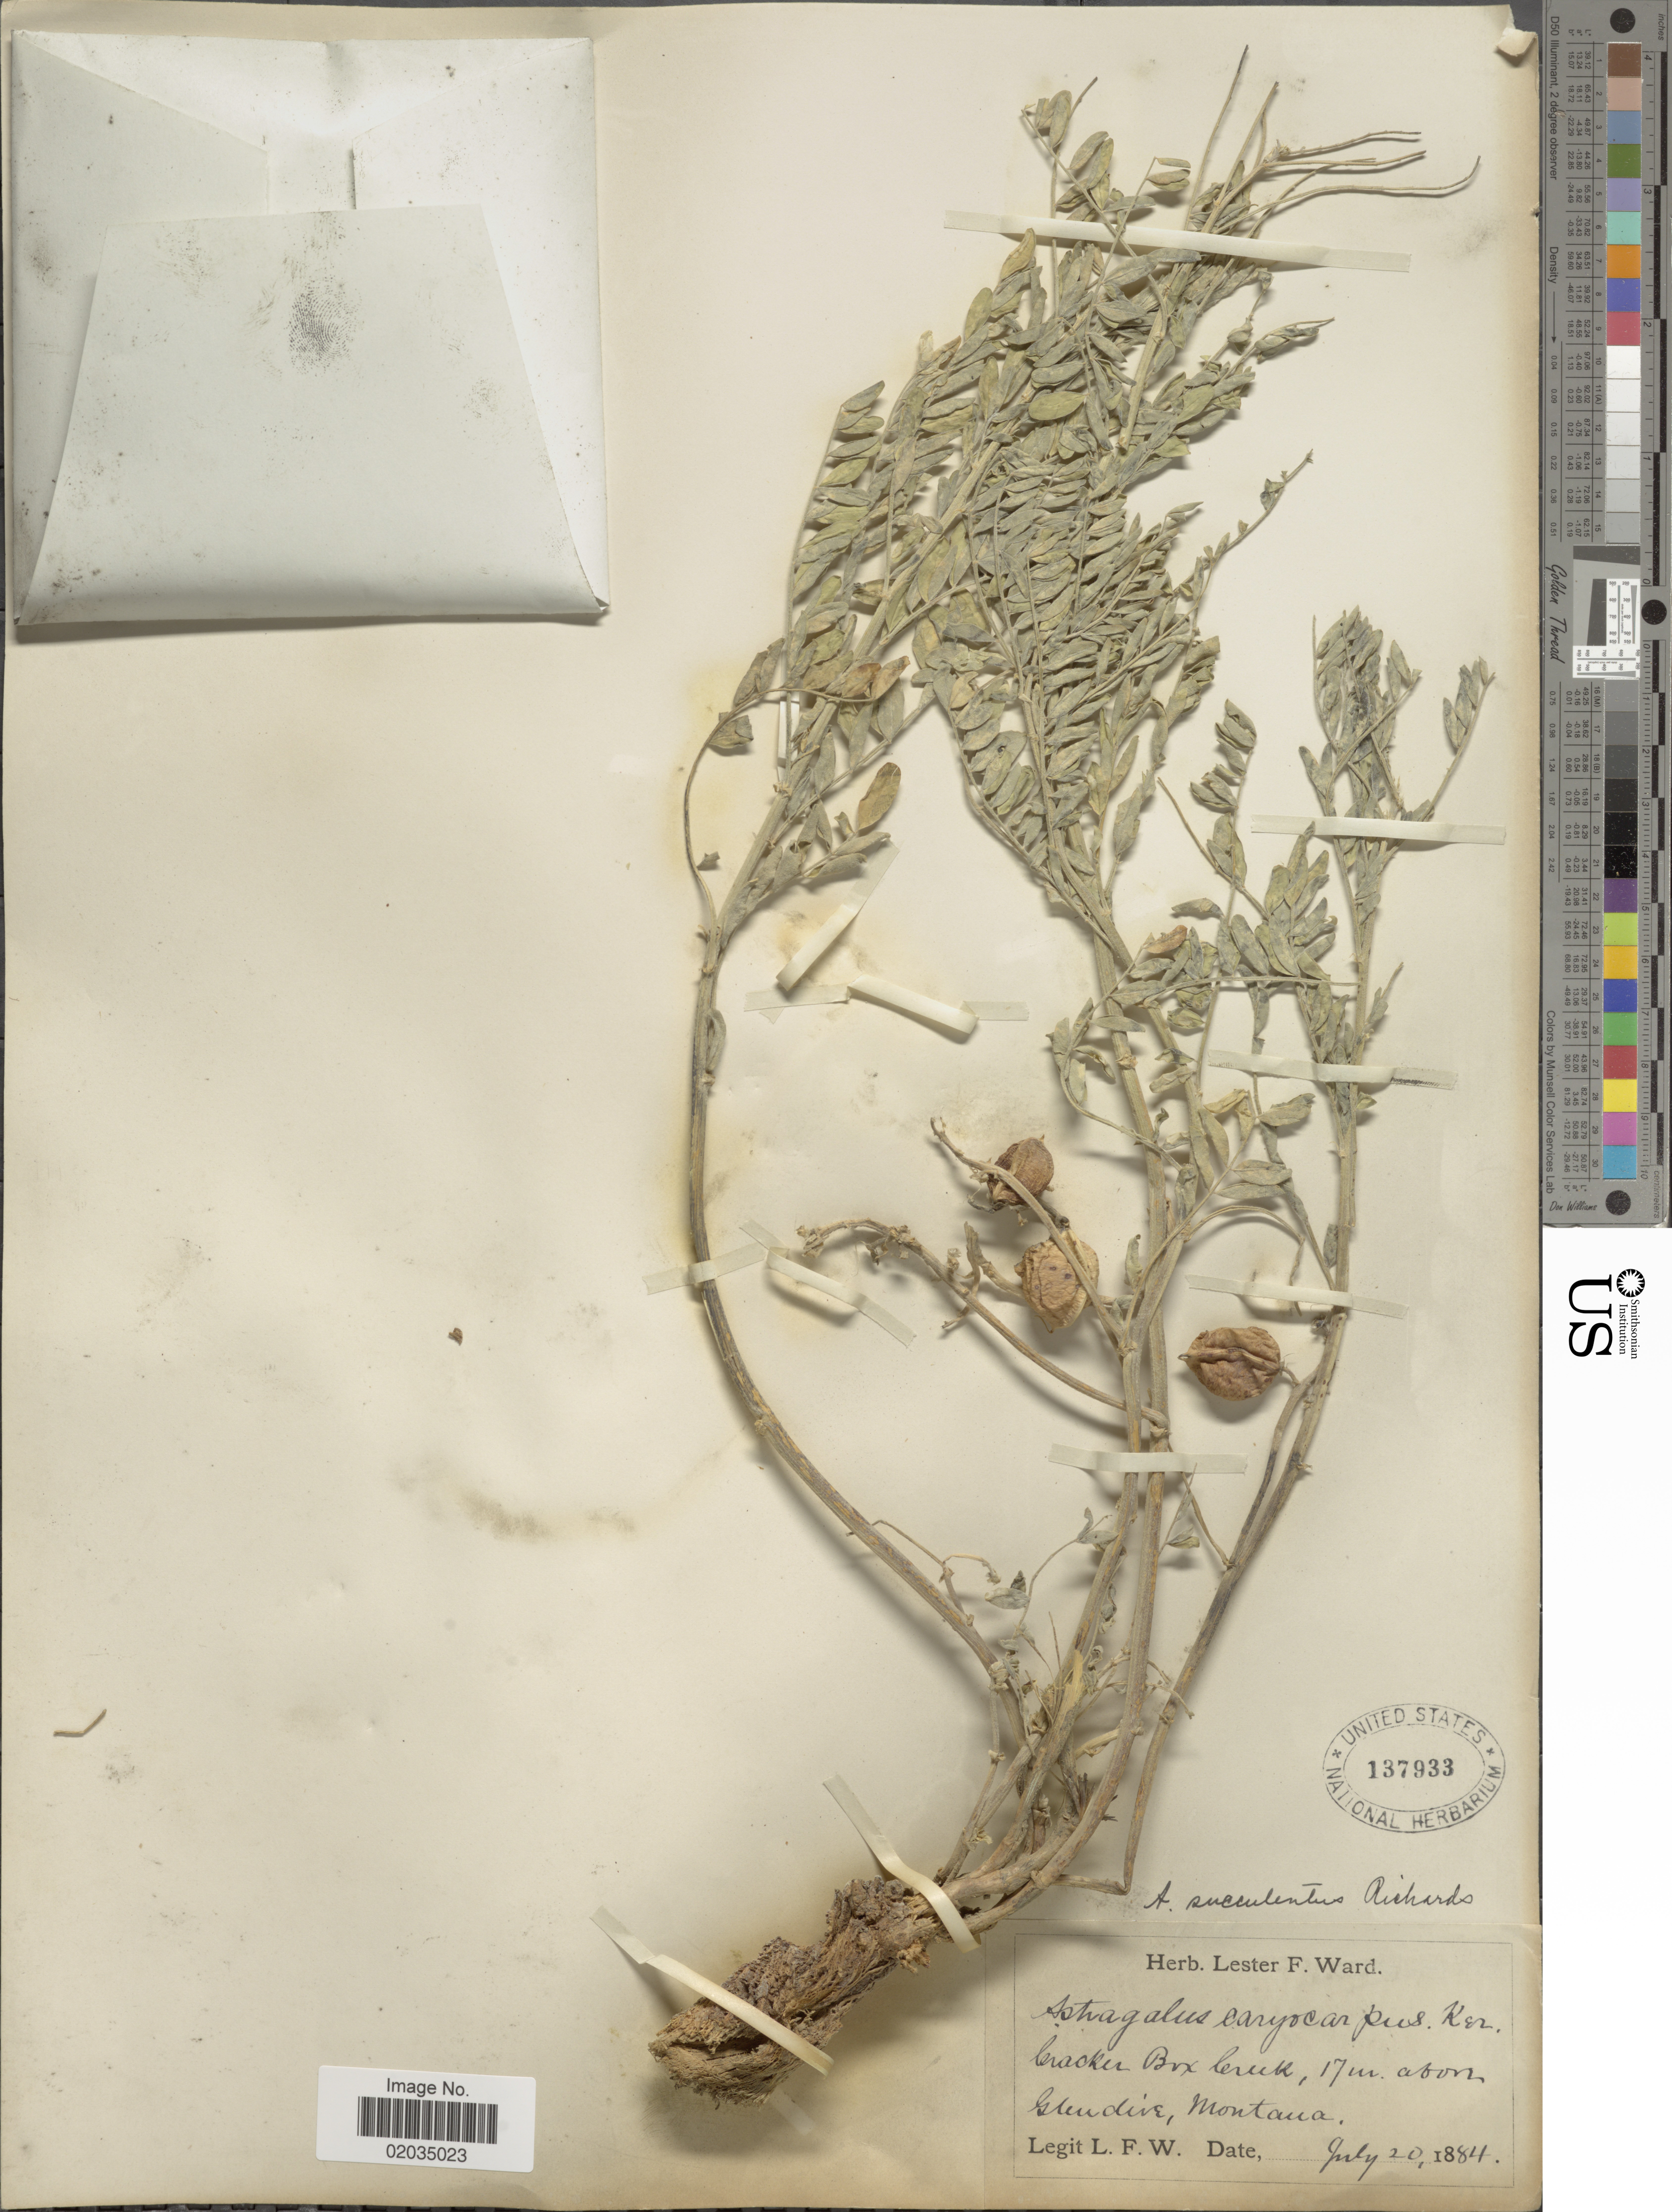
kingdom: Plantae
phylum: Tracheophyta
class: Magnoliopsida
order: Fabales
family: Fabaceae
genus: Astragalus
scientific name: Astragalus succulentus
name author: Richardson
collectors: L. F. Ward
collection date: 1884-07-20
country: United States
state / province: Montana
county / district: Dawson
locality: Cracker Box Creek 17 m. above Glendive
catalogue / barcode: US 137933